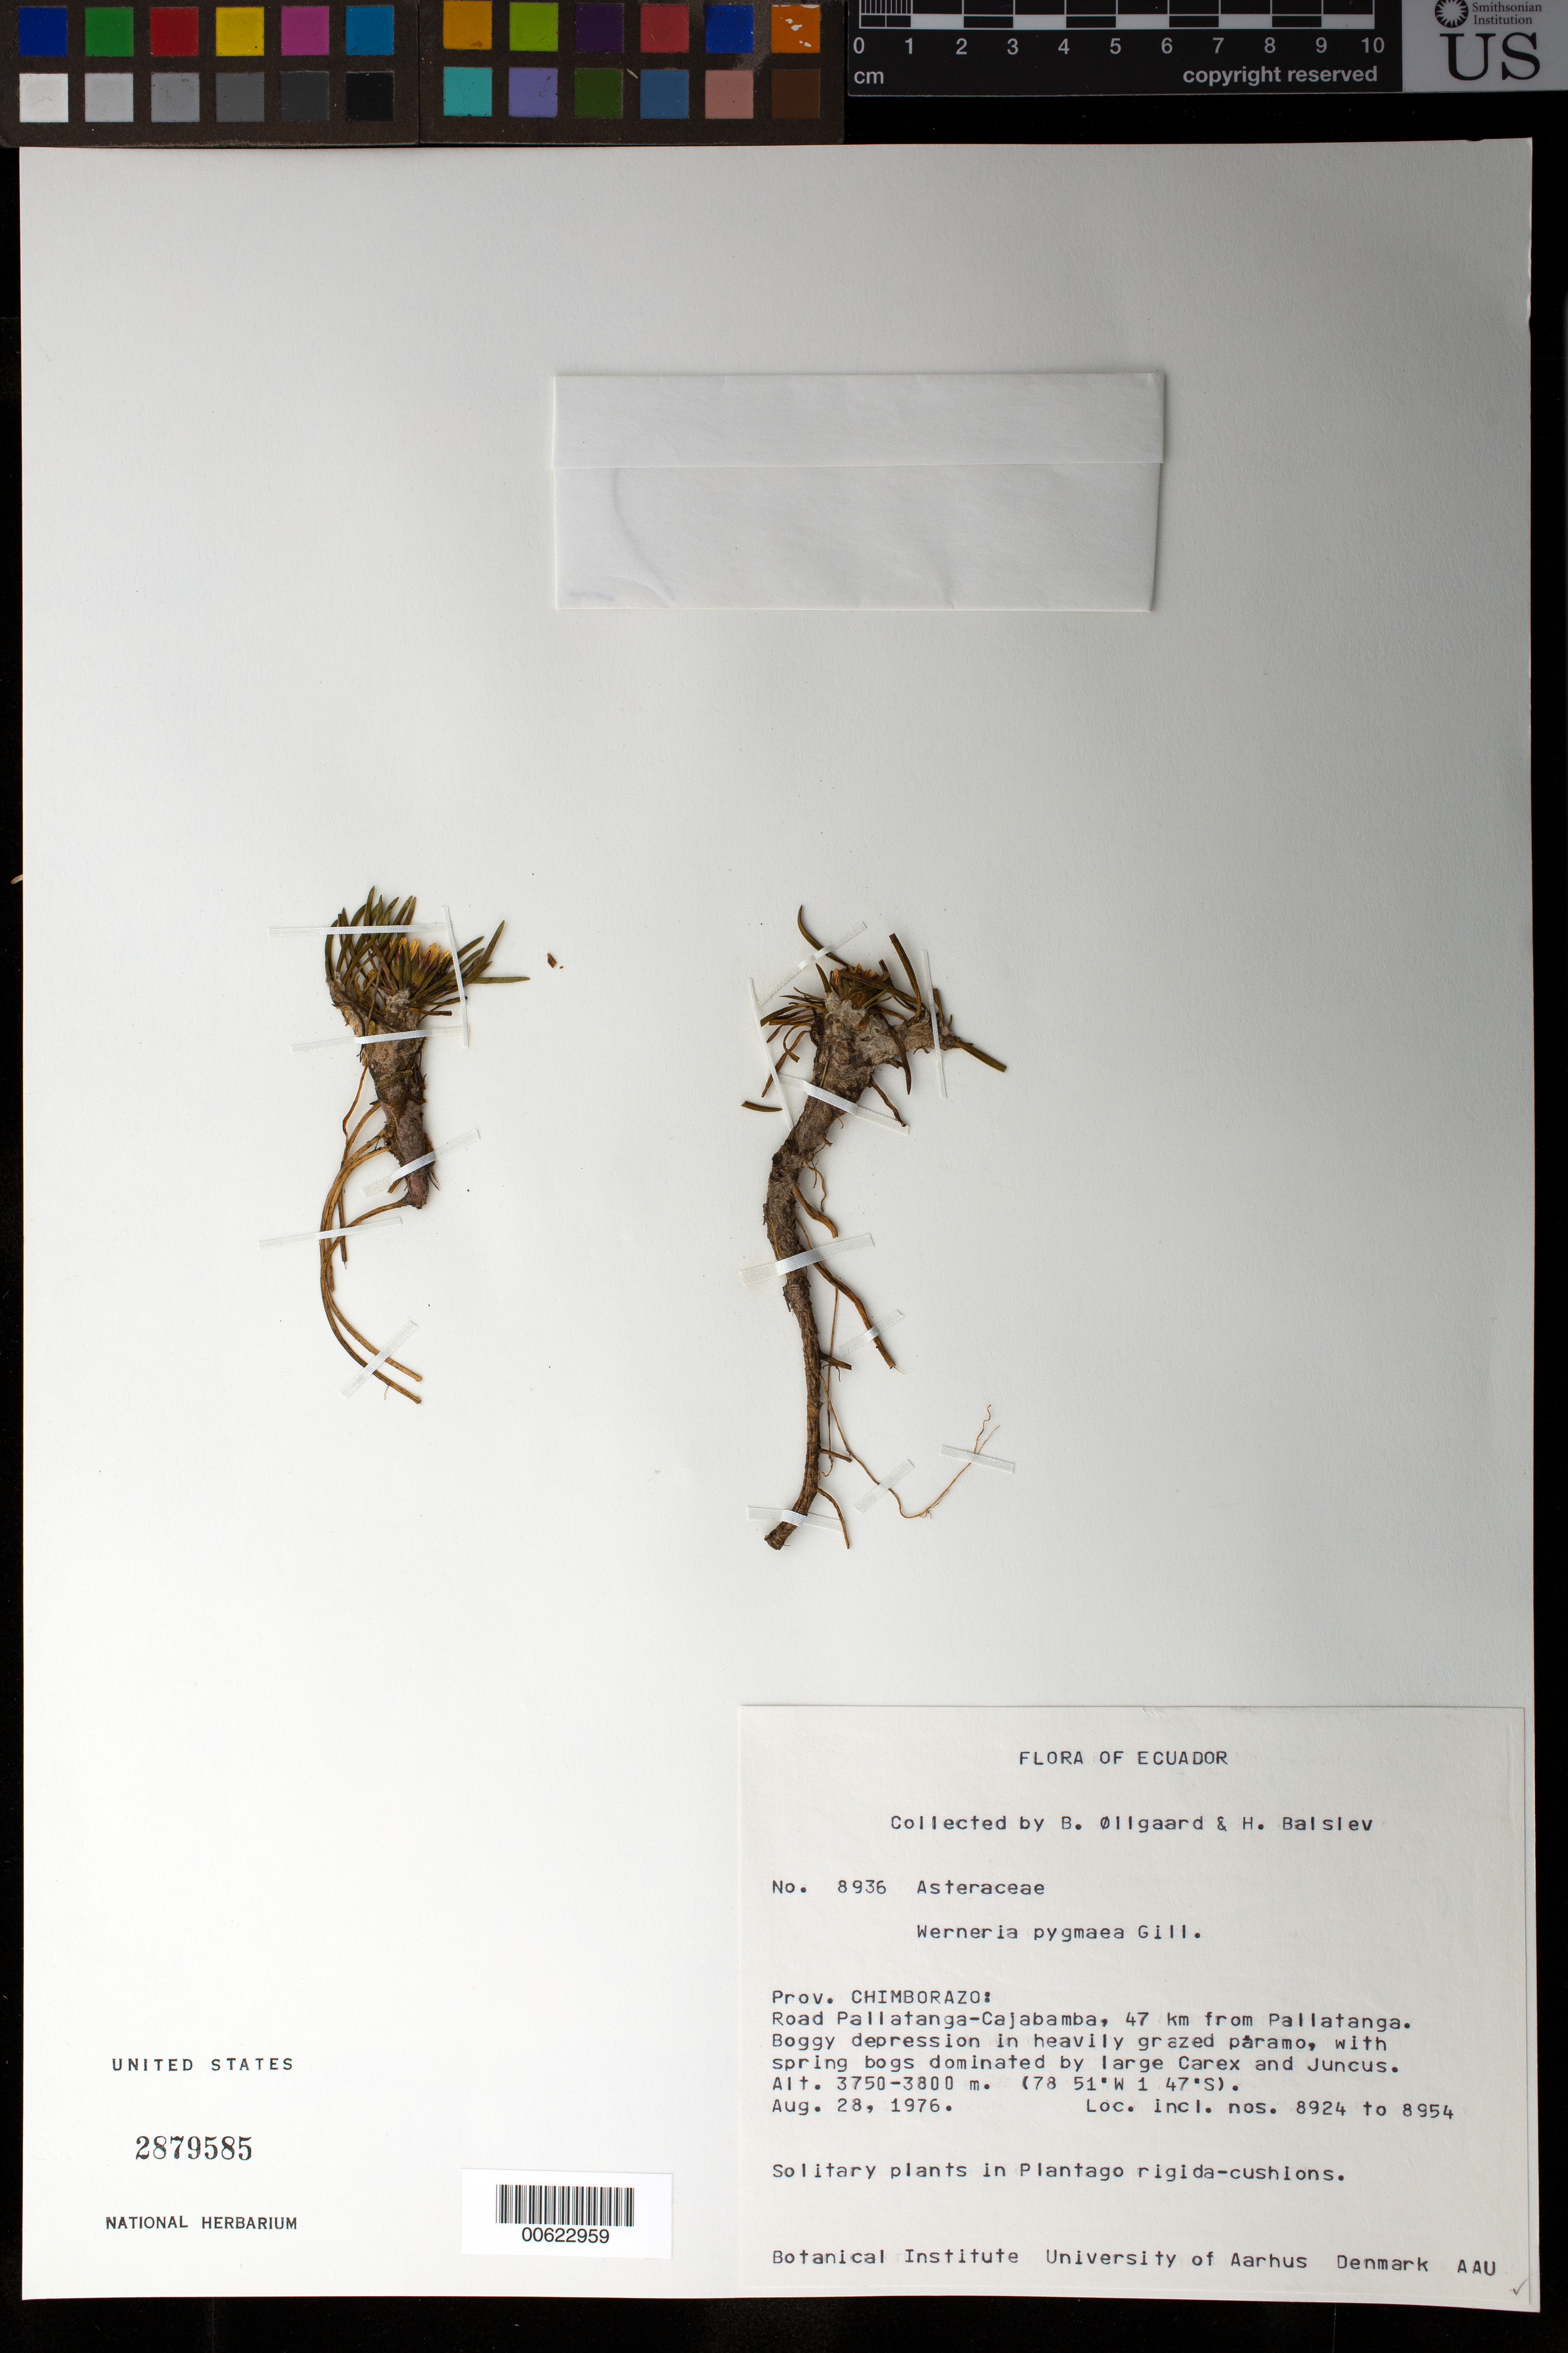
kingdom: Plantae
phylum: Tracheophyta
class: Magnoliopsida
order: Asterales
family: Asteraceae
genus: Werneria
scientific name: Werneria pygmaea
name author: Gillies ex Hook. & Arn.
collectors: B. Øllgaard & H. Balslev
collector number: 8936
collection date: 1976-08-28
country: Ecuador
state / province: Chimborazo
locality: Road Pallatanga-Cajabamba, 47 km from Pallatanga.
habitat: Boggy depression in heavily grazed páramo, with spring bogs dominated by large Carex and Juncus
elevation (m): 3750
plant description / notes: Solitary plants in Plantago rigida-cushions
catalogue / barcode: US 2879585